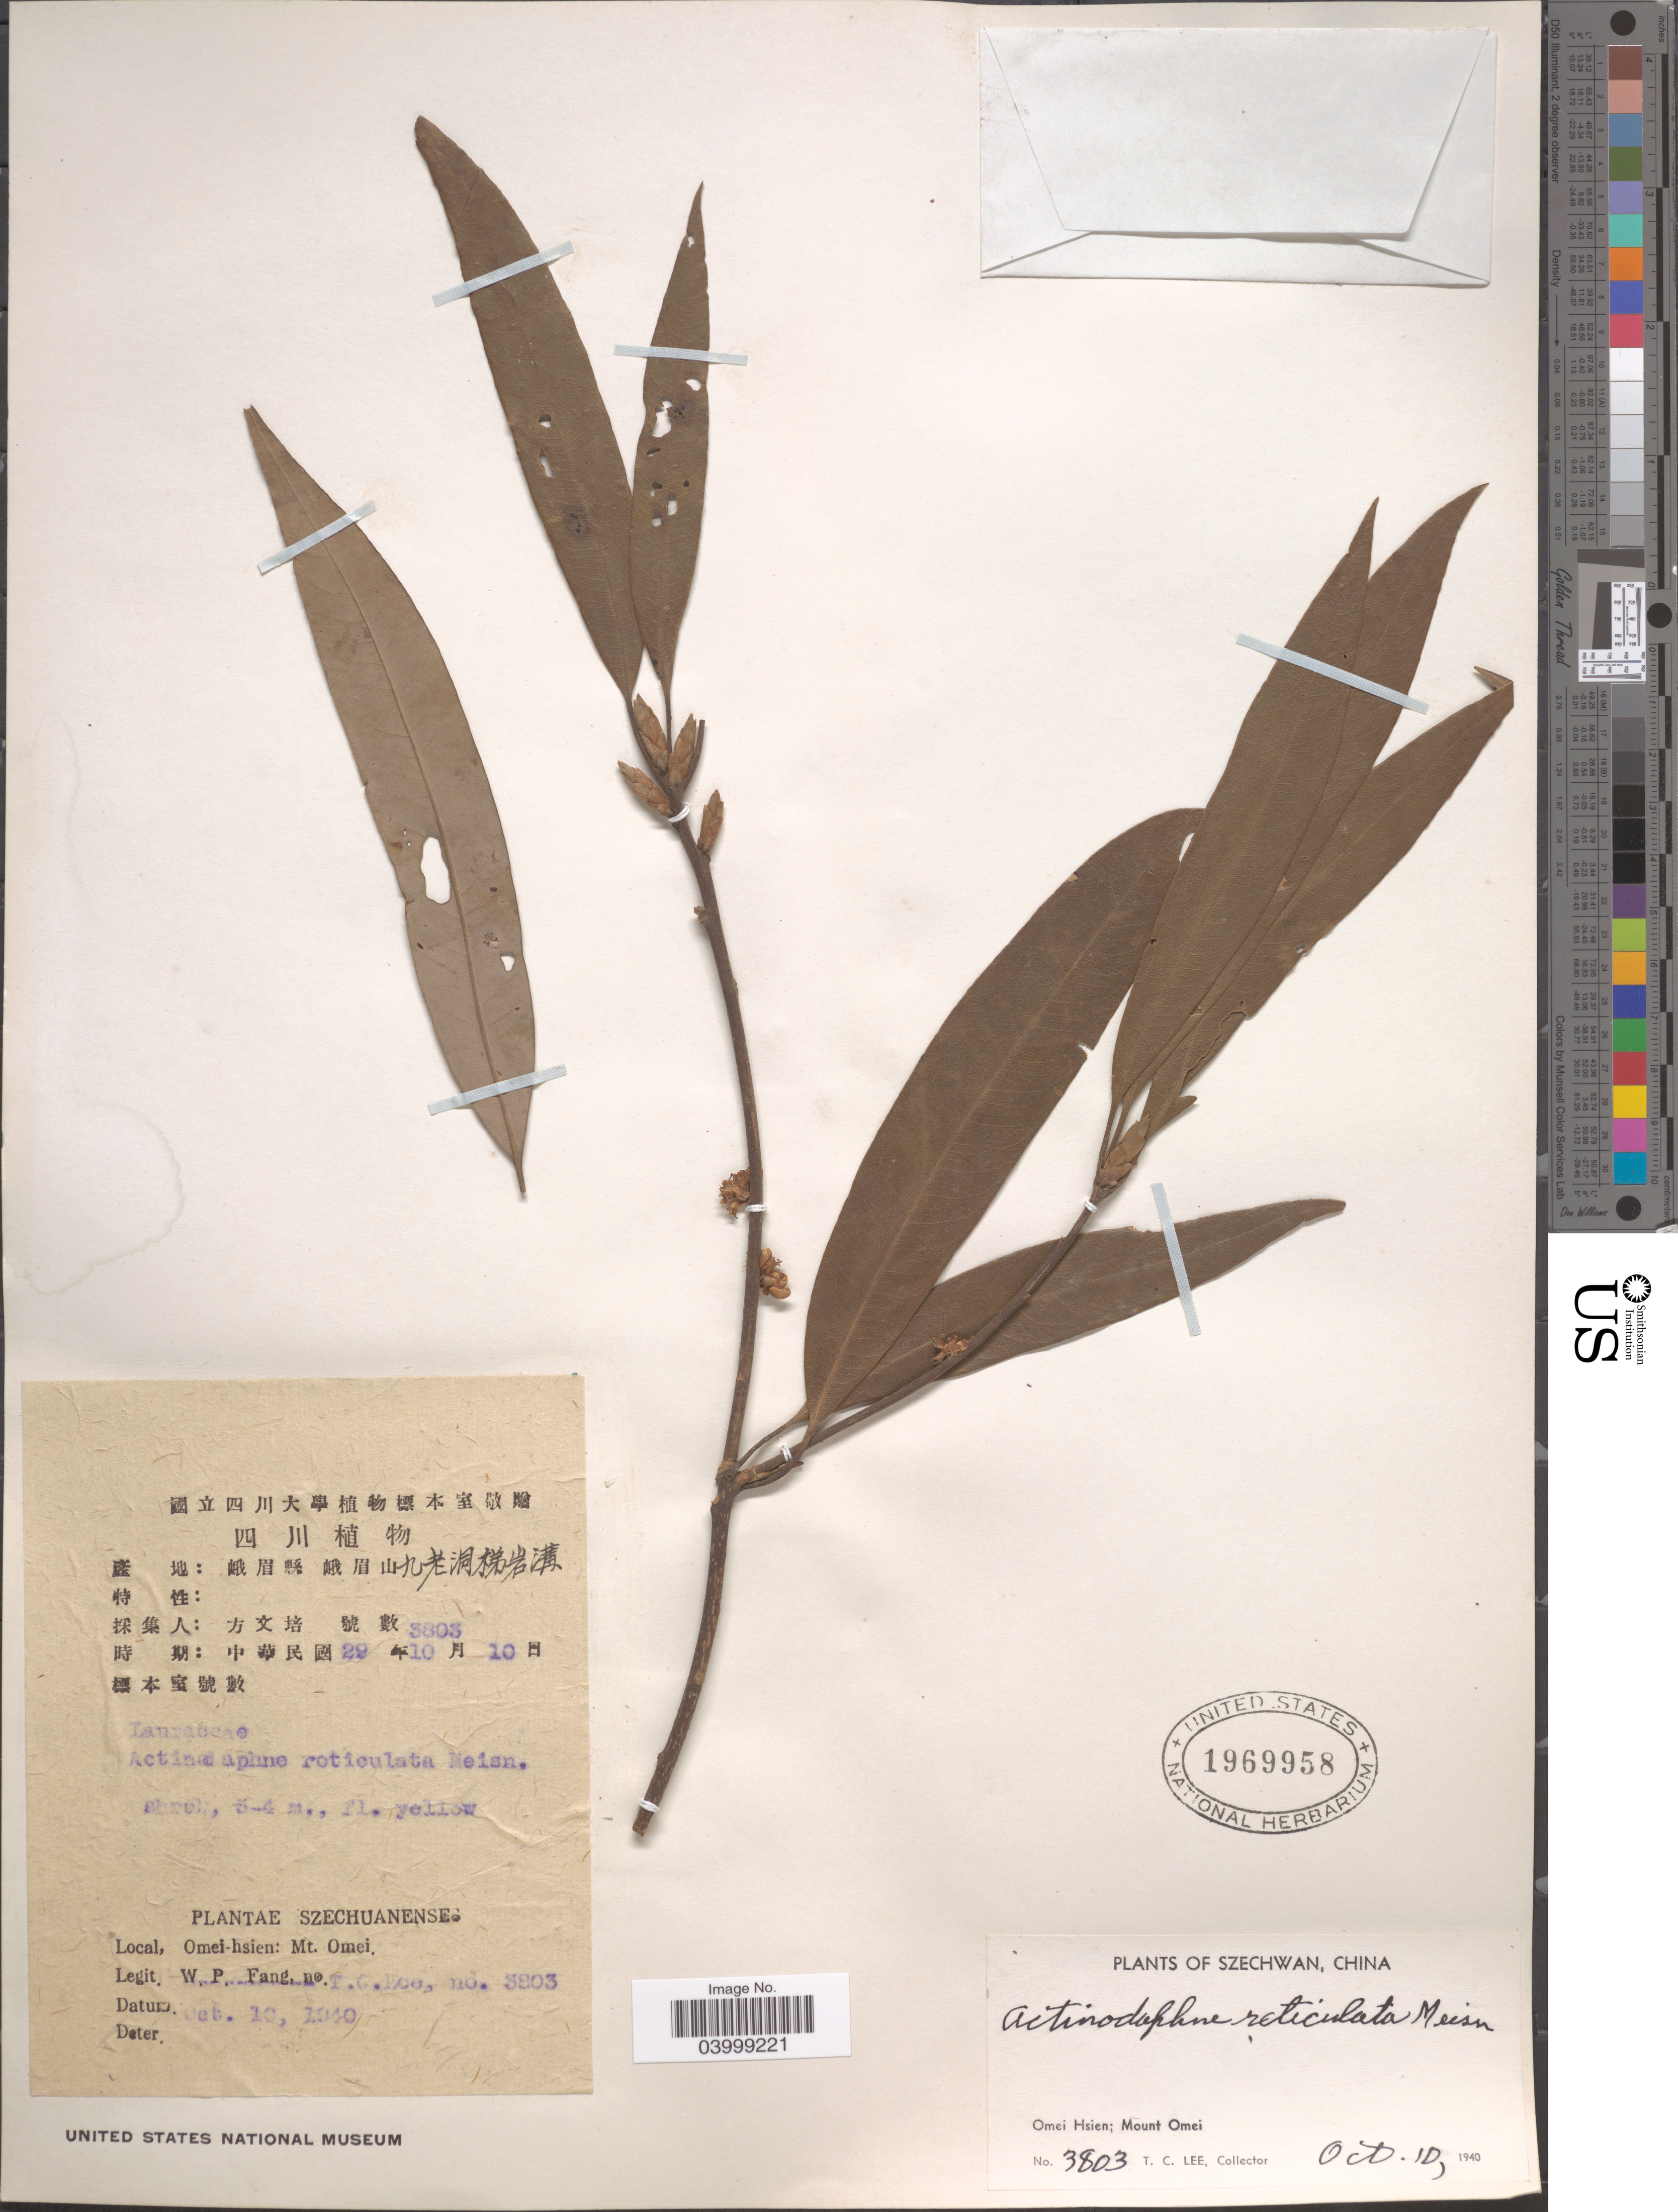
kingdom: Plantae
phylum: Tracheophyta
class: Magnoliopsida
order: Laurales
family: Lauraceae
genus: Actinodaphne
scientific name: Actinodaphne reticulata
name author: Meisn.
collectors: T. Lee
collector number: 3803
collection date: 1940-10-10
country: China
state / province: Sichuan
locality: Szechwan. Omei Hsien; Mount Omei.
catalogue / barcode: US 1969958